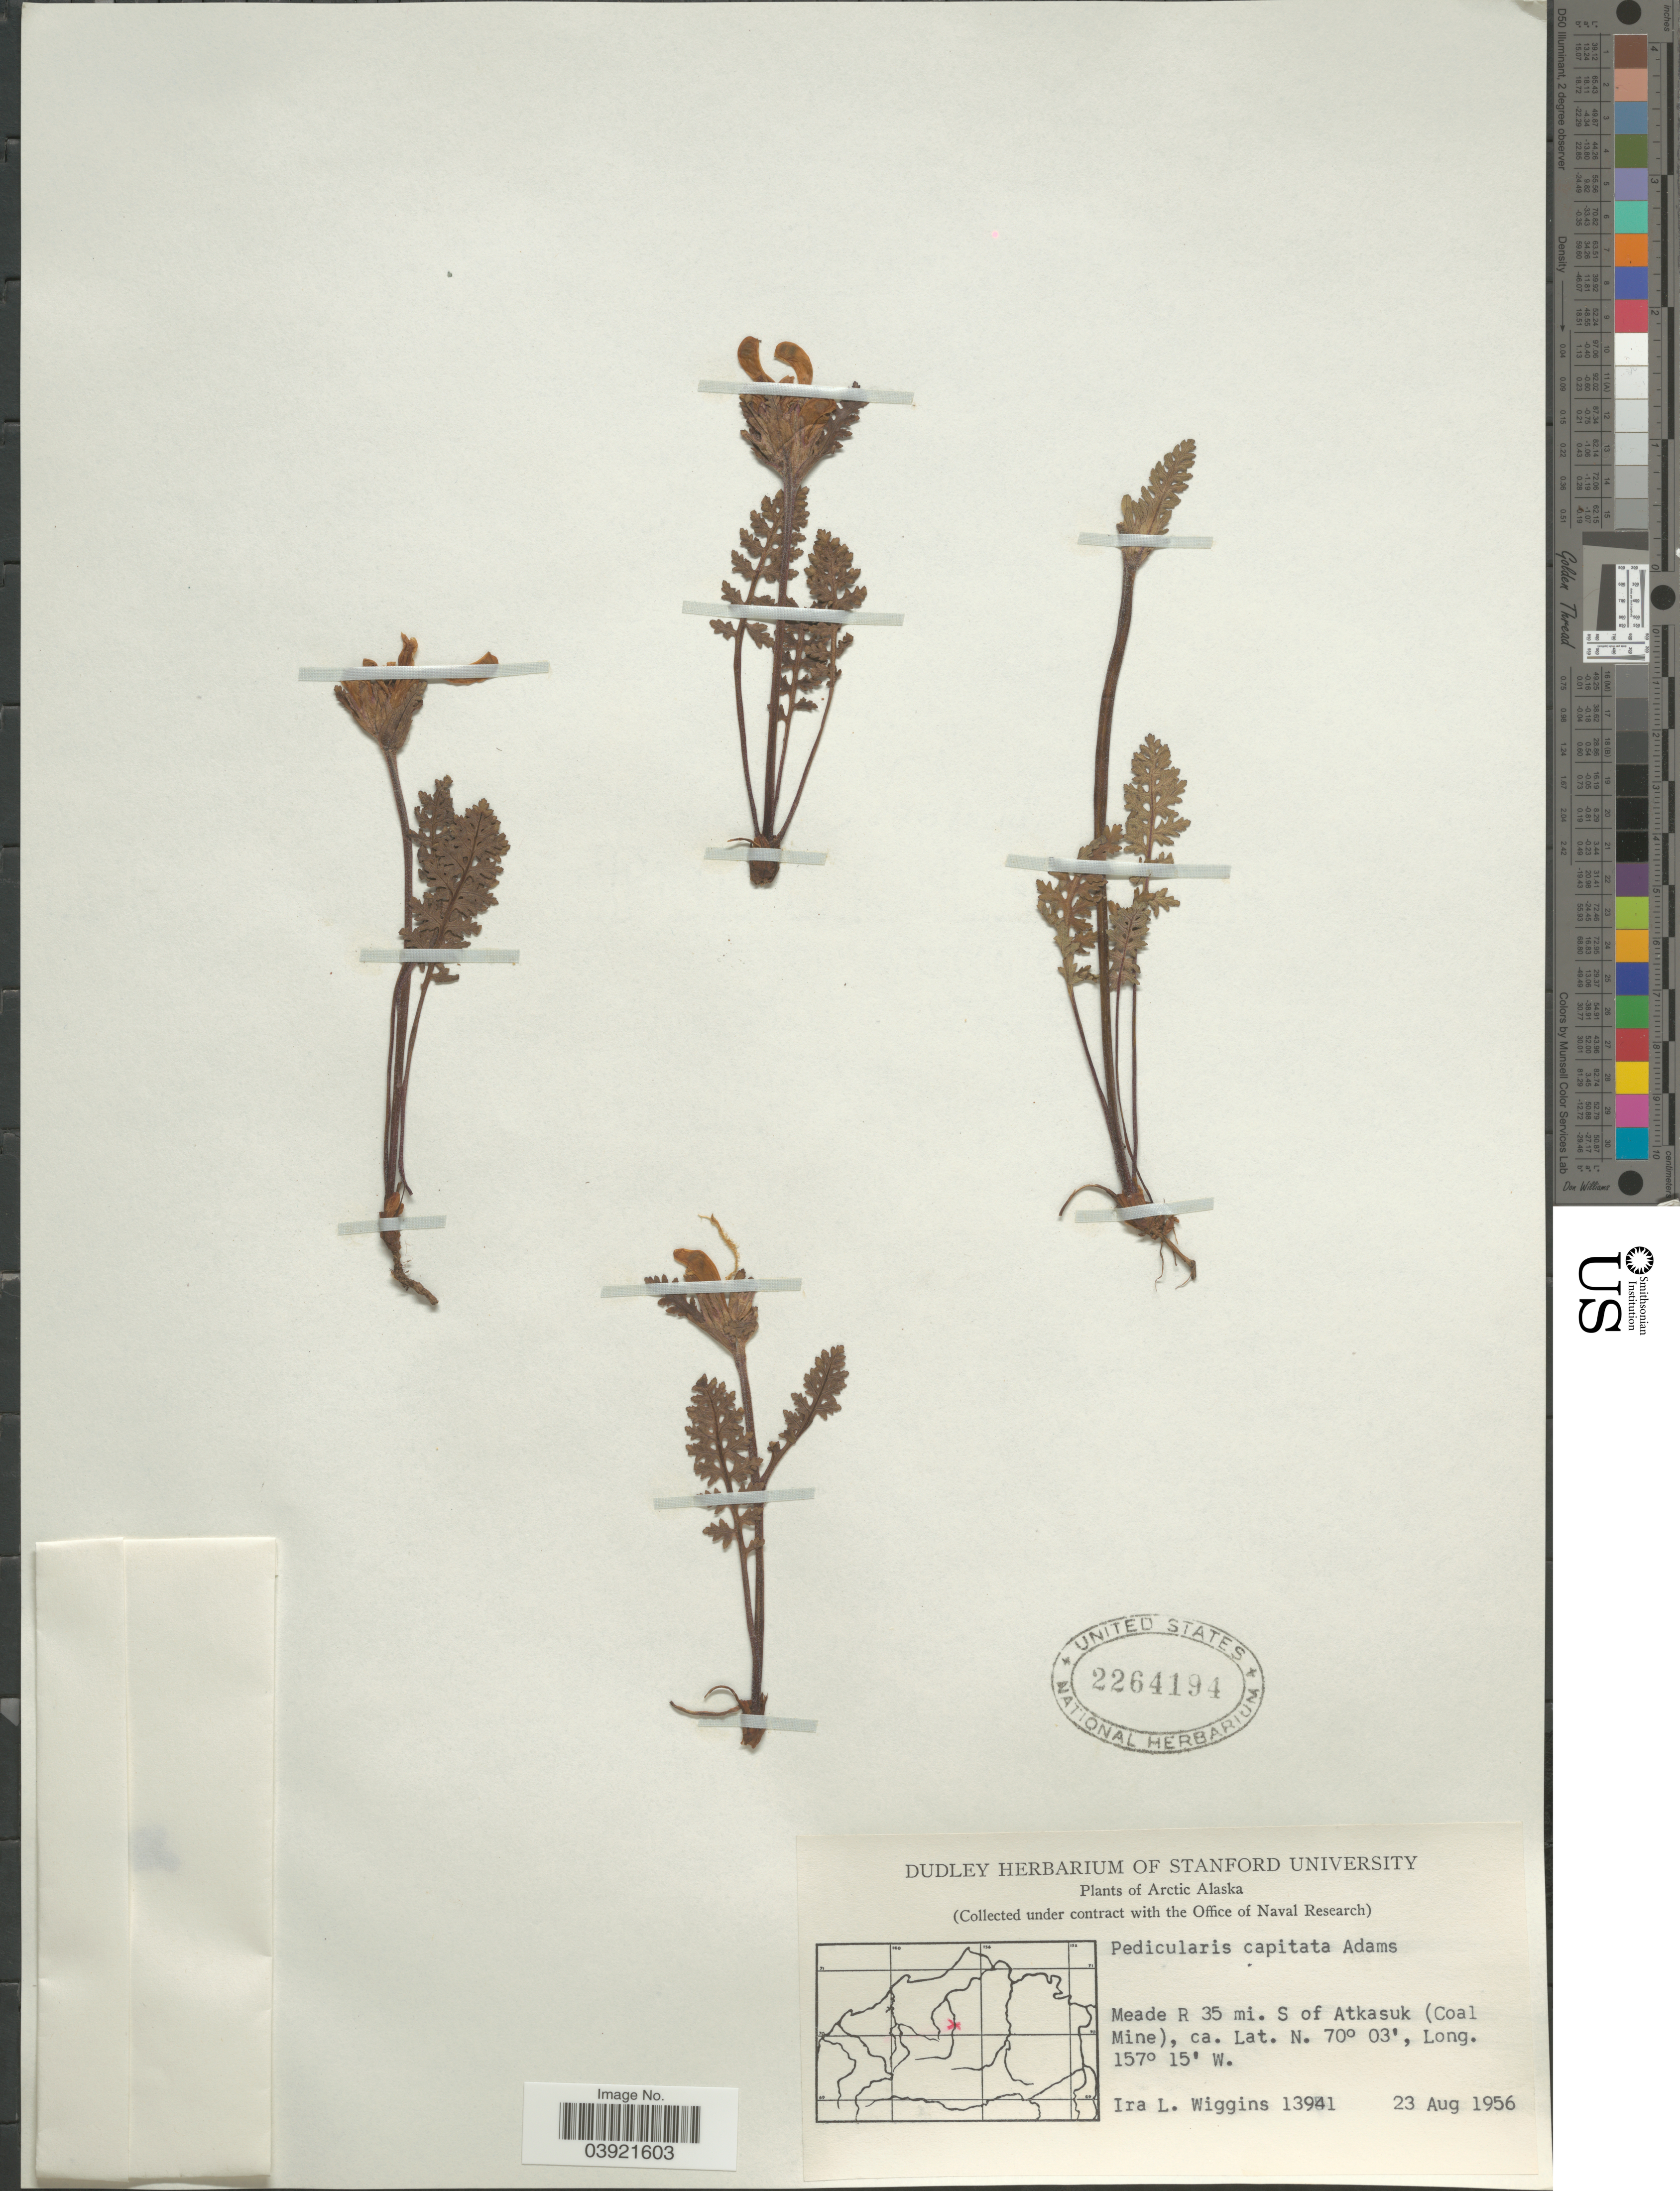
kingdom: Plantae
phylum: Tracheophyta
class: Magnoliopsida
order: Lamiales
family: Orobanchaceae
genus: Pedicularis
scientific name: Pedicularis capitata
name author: Adams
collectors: I. L. Wiggins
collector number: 13941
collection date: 1956-08-23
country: United States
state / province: Alaska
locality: Arctic Alaska. Meade R 35 mi. S of Atkasuk (Coal Mine).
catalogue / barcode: US 2264194